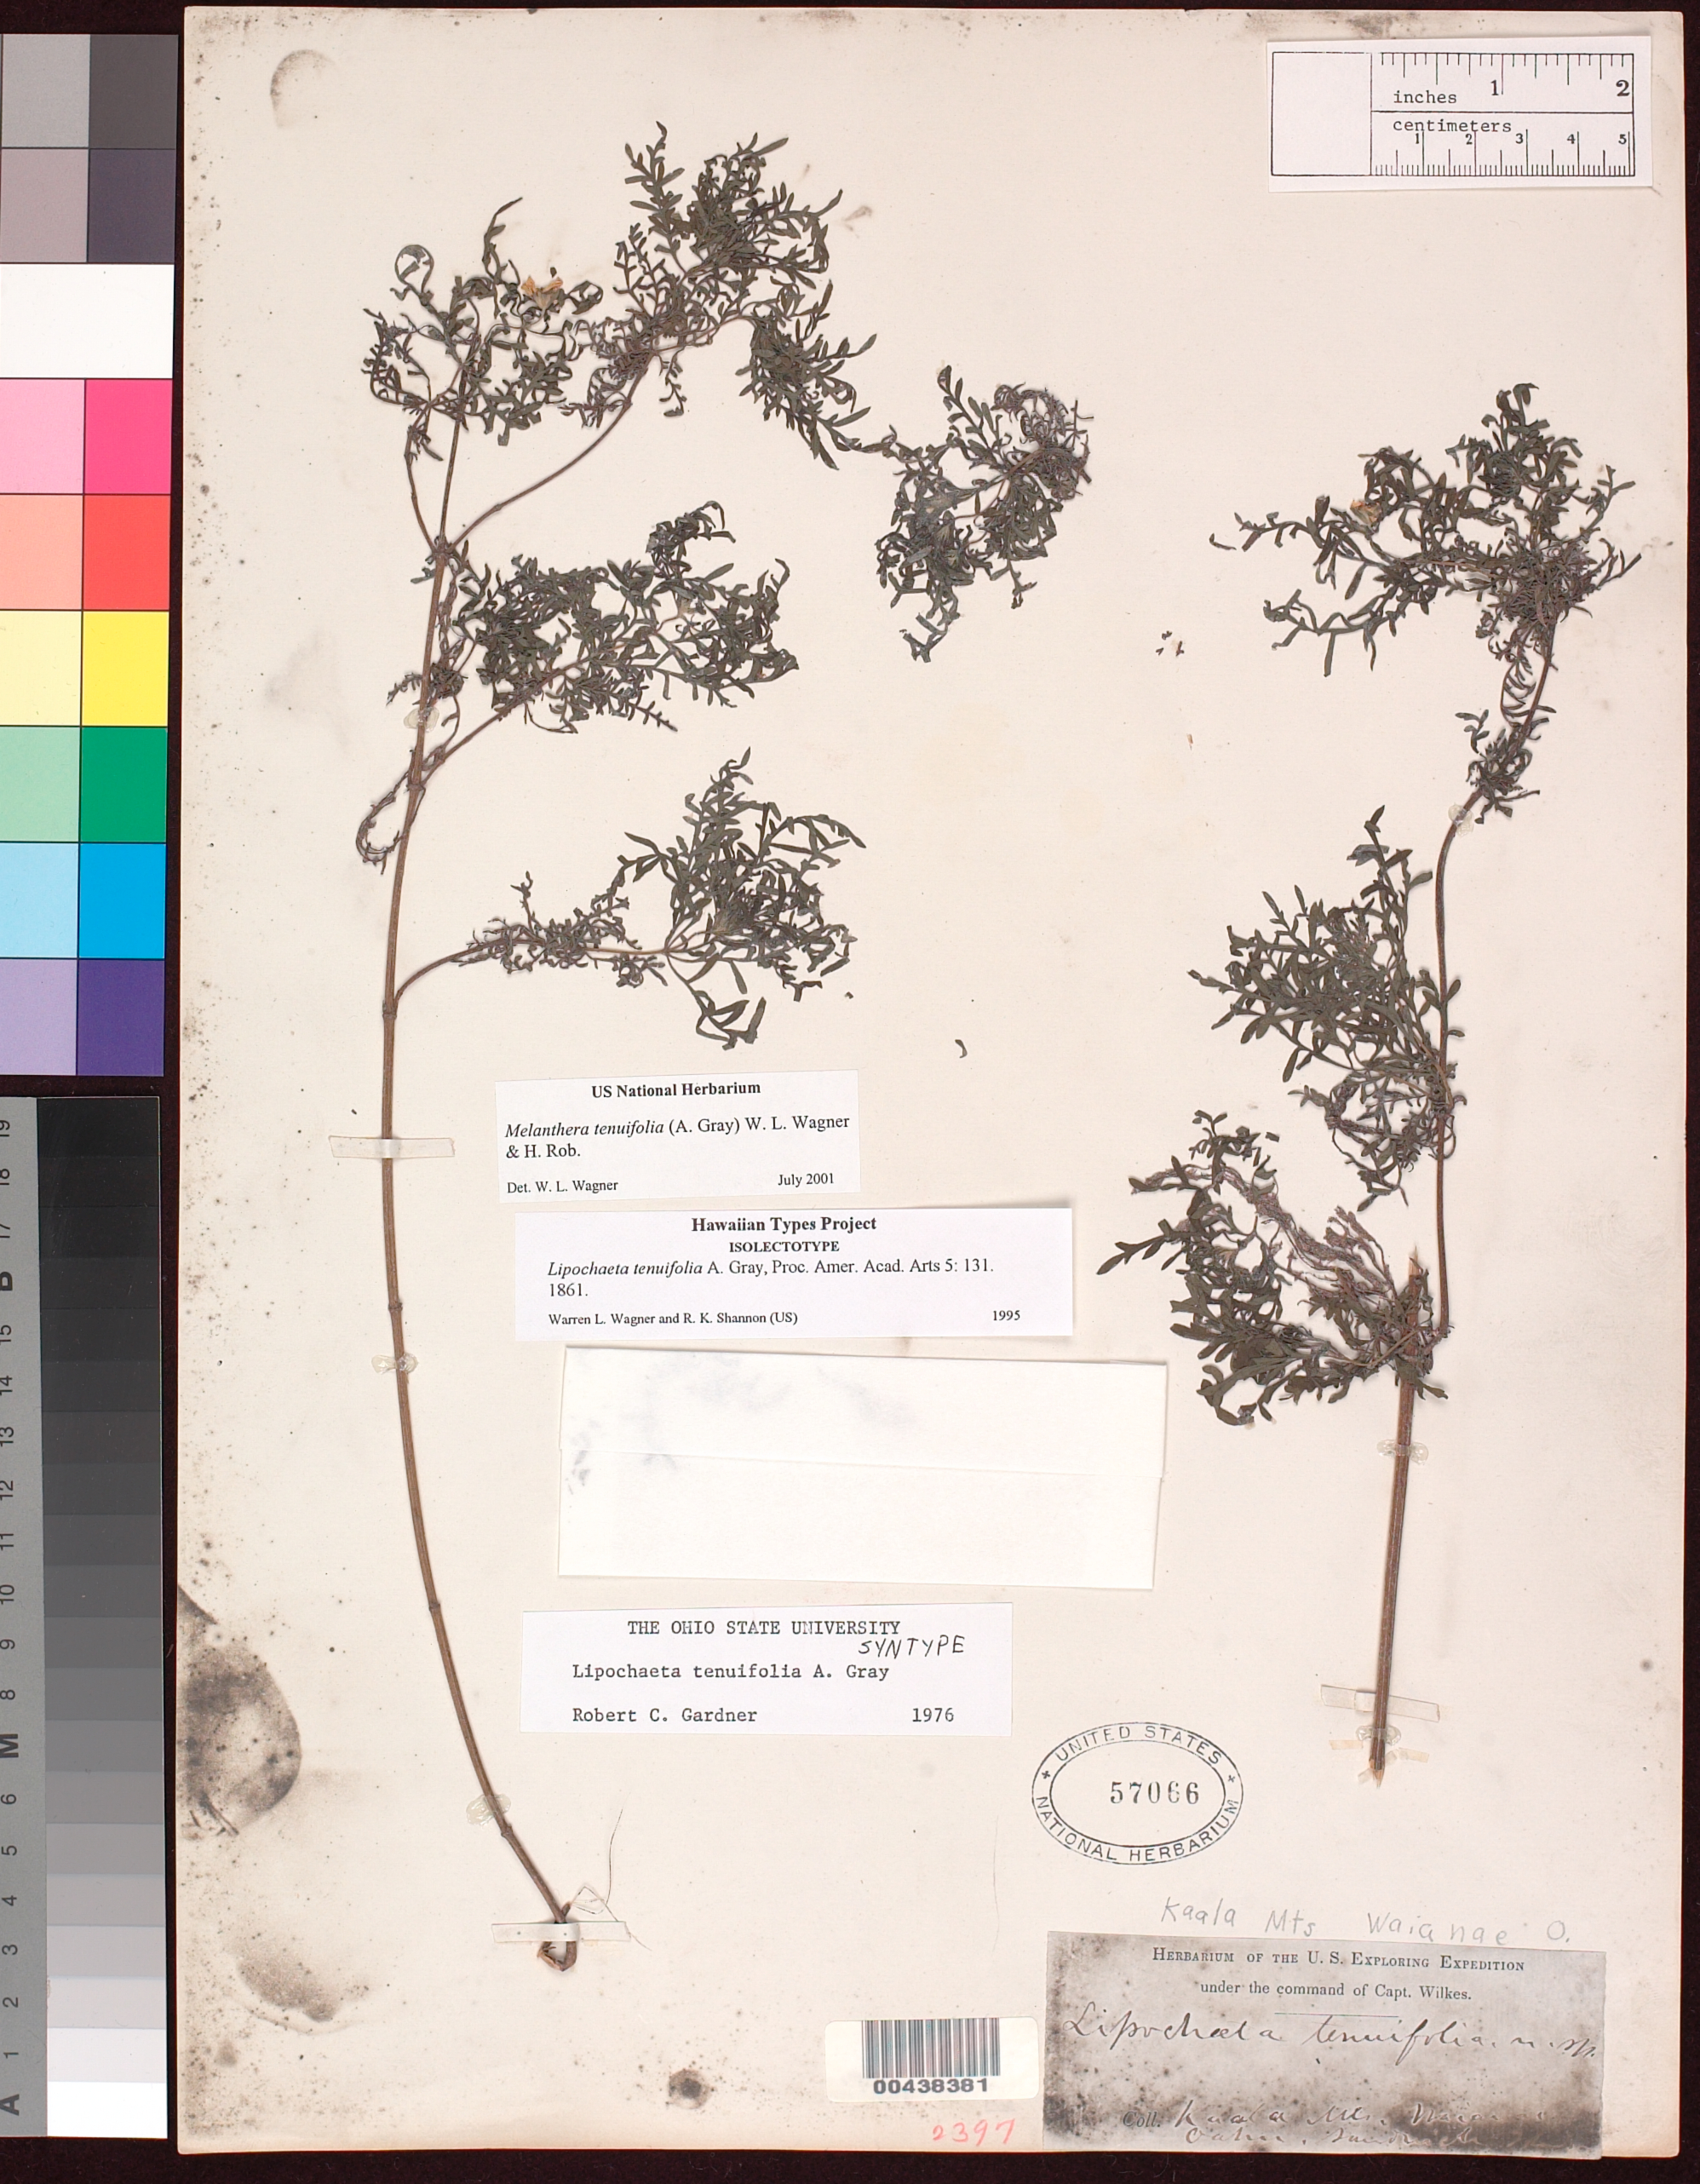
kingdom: Plantae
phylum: Tracheophyta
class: Magnoliopsida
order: Asterales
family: Asteraceae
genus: Lipochaeta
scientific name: Lipochaeta tenuifolia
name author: A. Gray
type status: Isolectotype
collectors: Wilkes Explor. Exped.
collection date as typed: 1838 to -- --- 1842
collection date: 1838/1842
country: United States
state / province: Hawaii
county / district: Honolulu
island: Oahu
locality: Kuala Mountains.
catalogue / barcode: US 57066